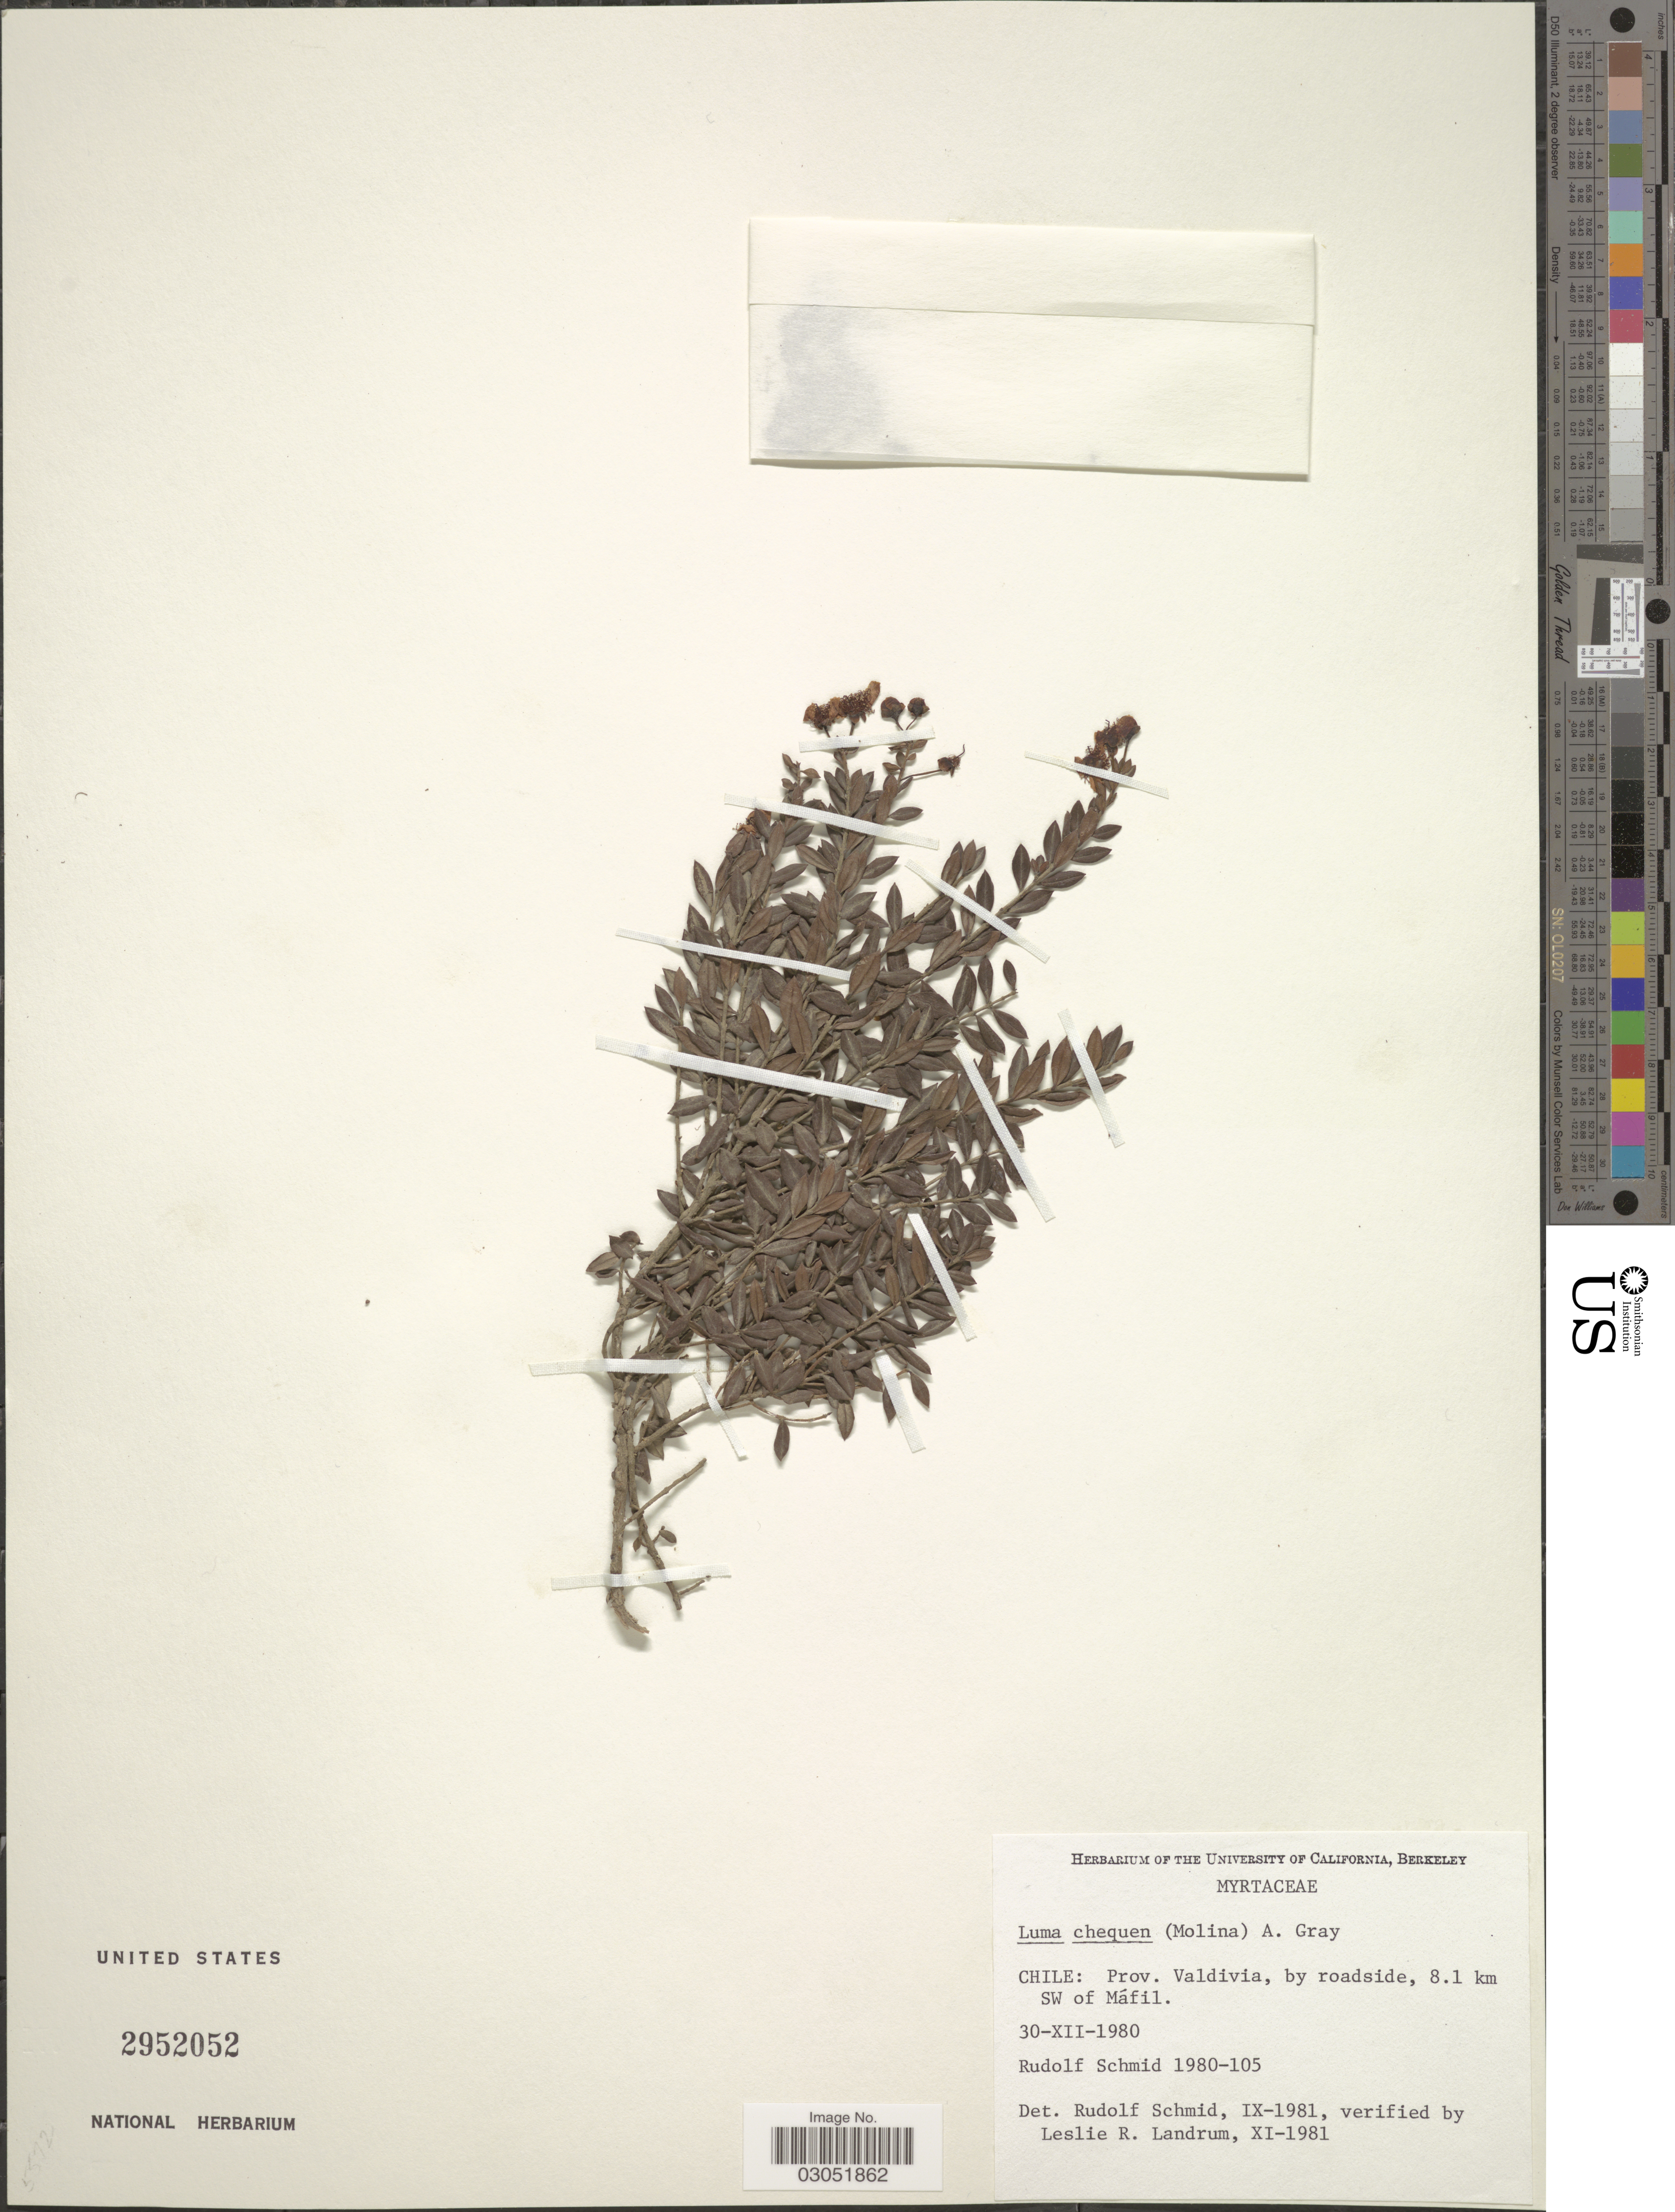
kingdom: Plantae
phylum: Tracheophyta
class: Magnoliopsida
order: Myrtales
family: Myrtaceae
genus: Luma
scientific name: Luma chequen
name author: (Molina) A. Gray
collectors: R. Schmid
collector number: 1980-105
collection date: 1980-12-30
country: Chile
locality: Prov. Valdivia, by roadside, 8.1 km SW of Máfil.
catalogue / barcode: US 2952052